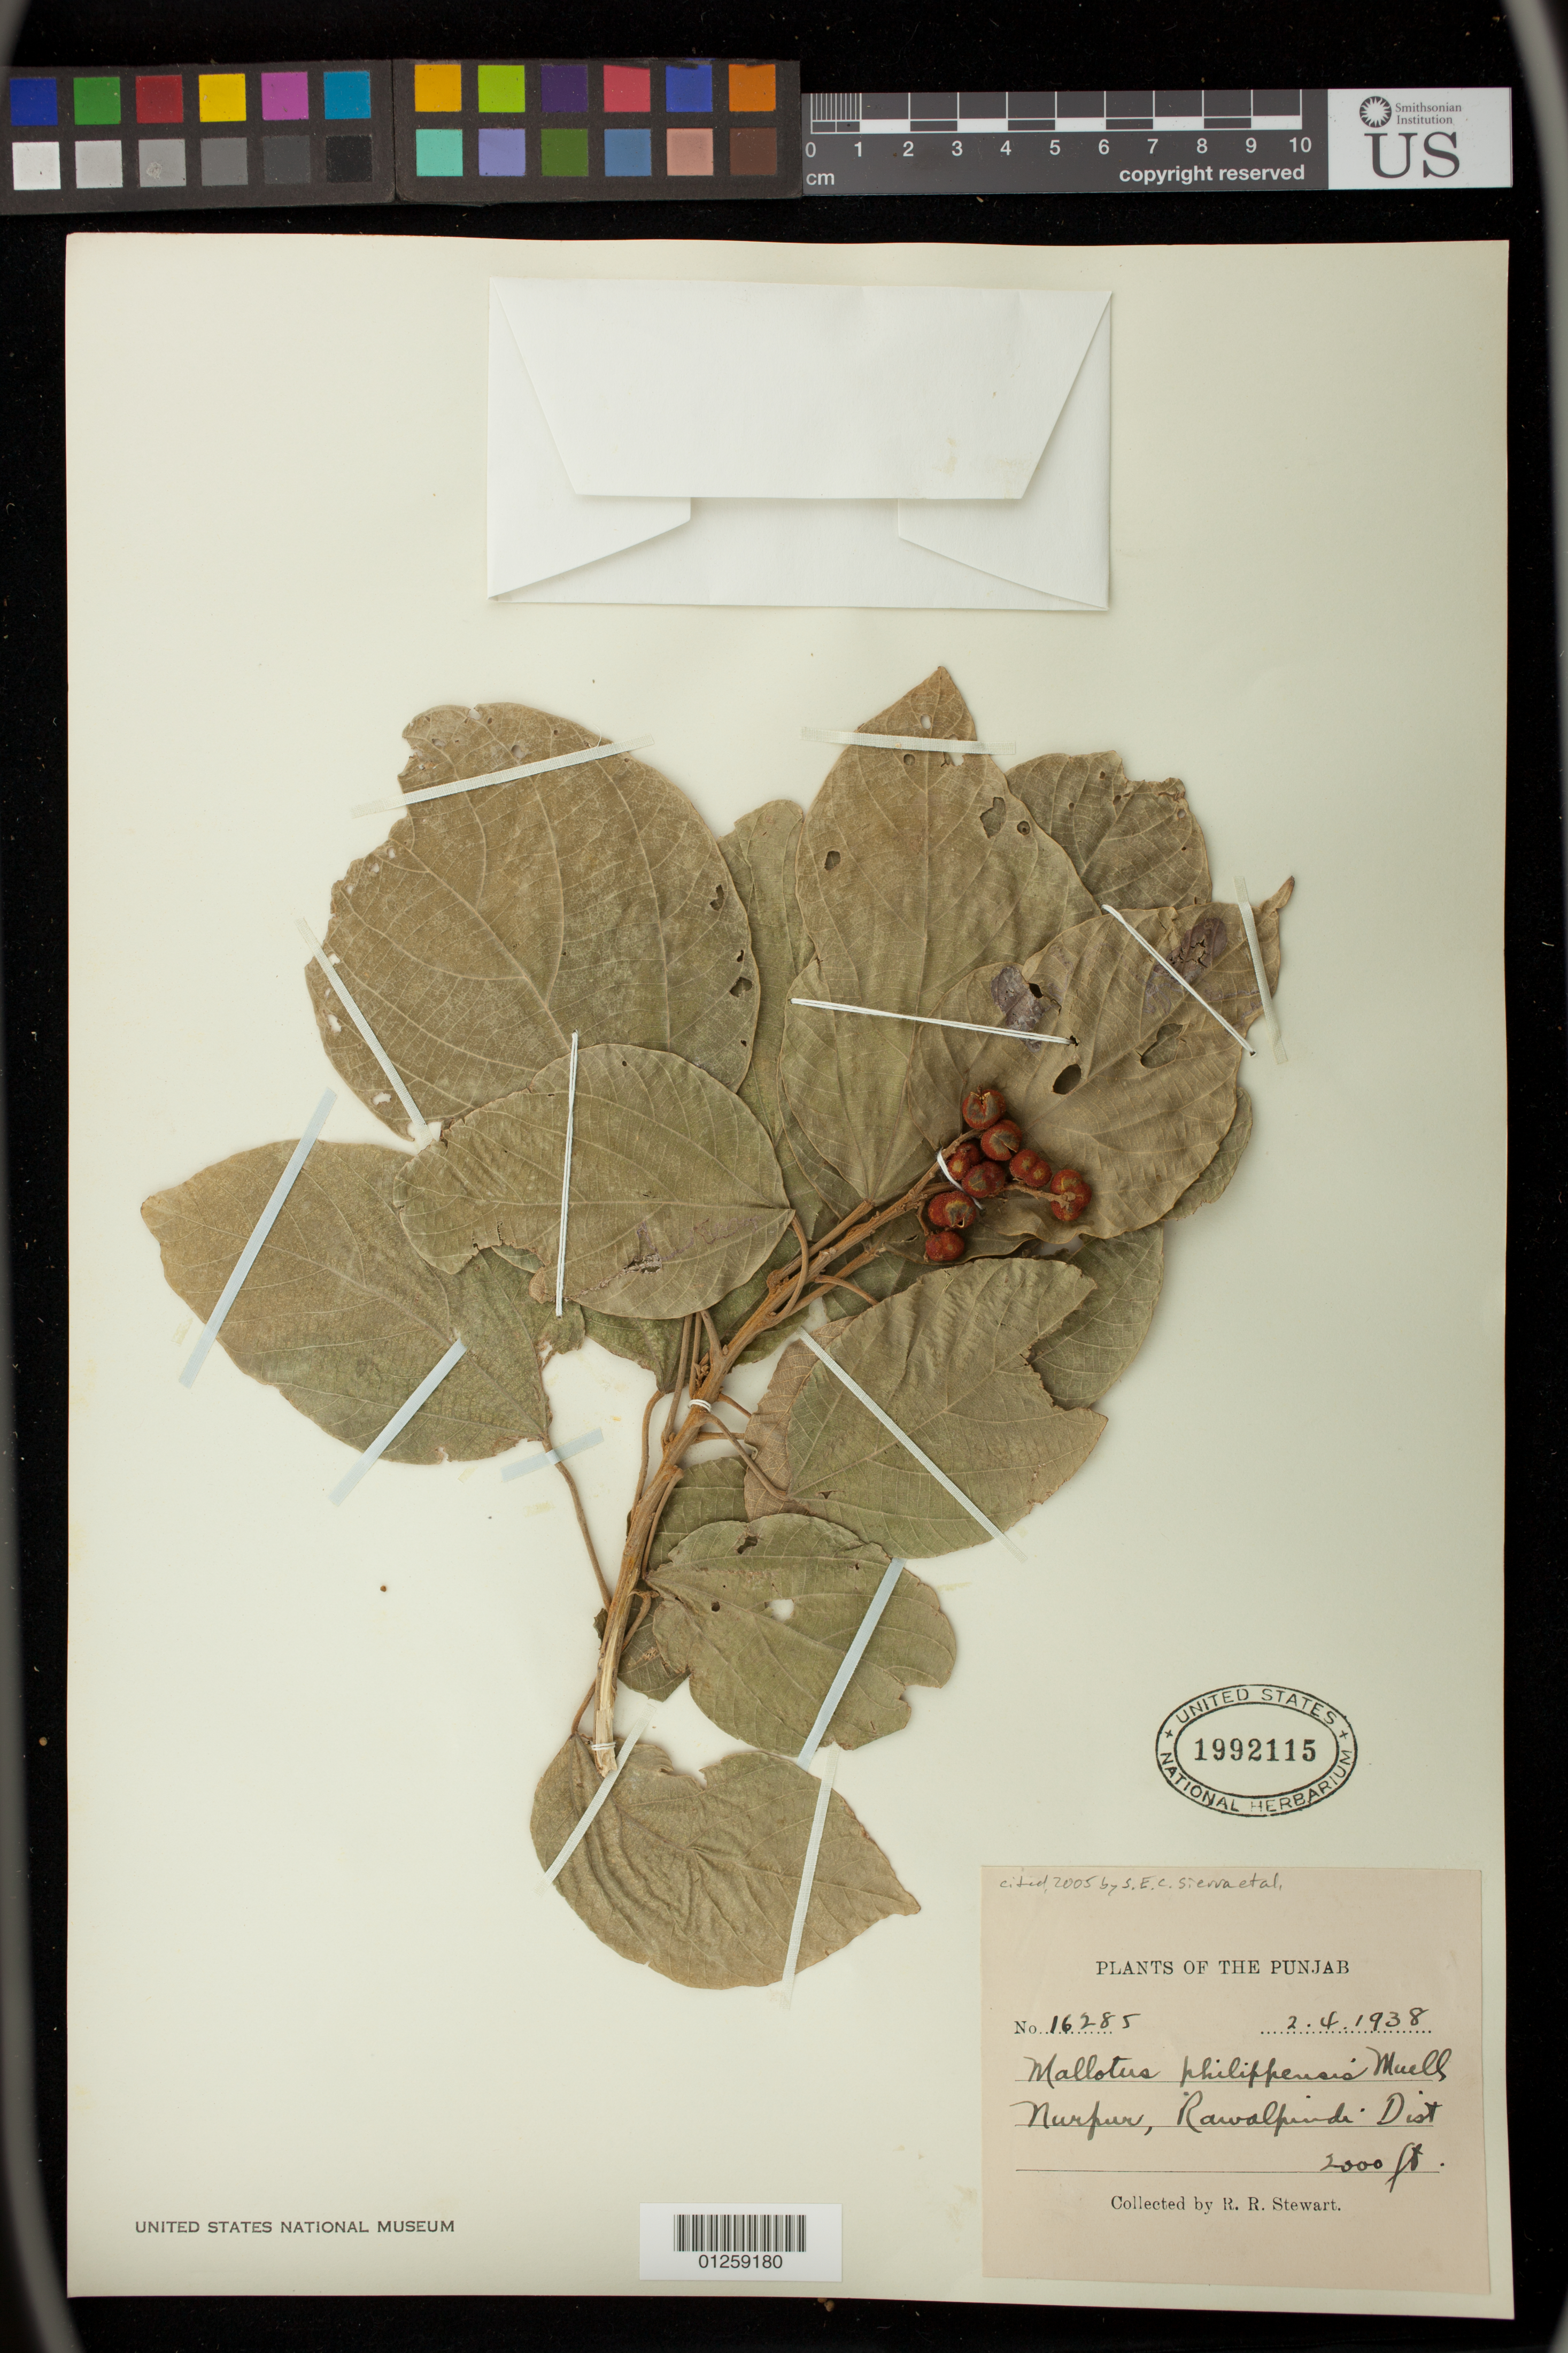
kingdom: Plantae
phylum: Tracheophyta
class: Magnoliopsida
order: Malpighiales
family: Euphorbiaceae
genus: Mallotus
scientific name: Mallotus philippensis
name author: (Lam.) Müll. Arg.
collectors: R. R. Stewart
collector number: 16285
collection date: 1938-02-04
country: Pakistan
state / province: Punjab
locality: Nurpur, Rawalpindi Dist.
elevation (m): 610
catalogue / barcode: US 1992115